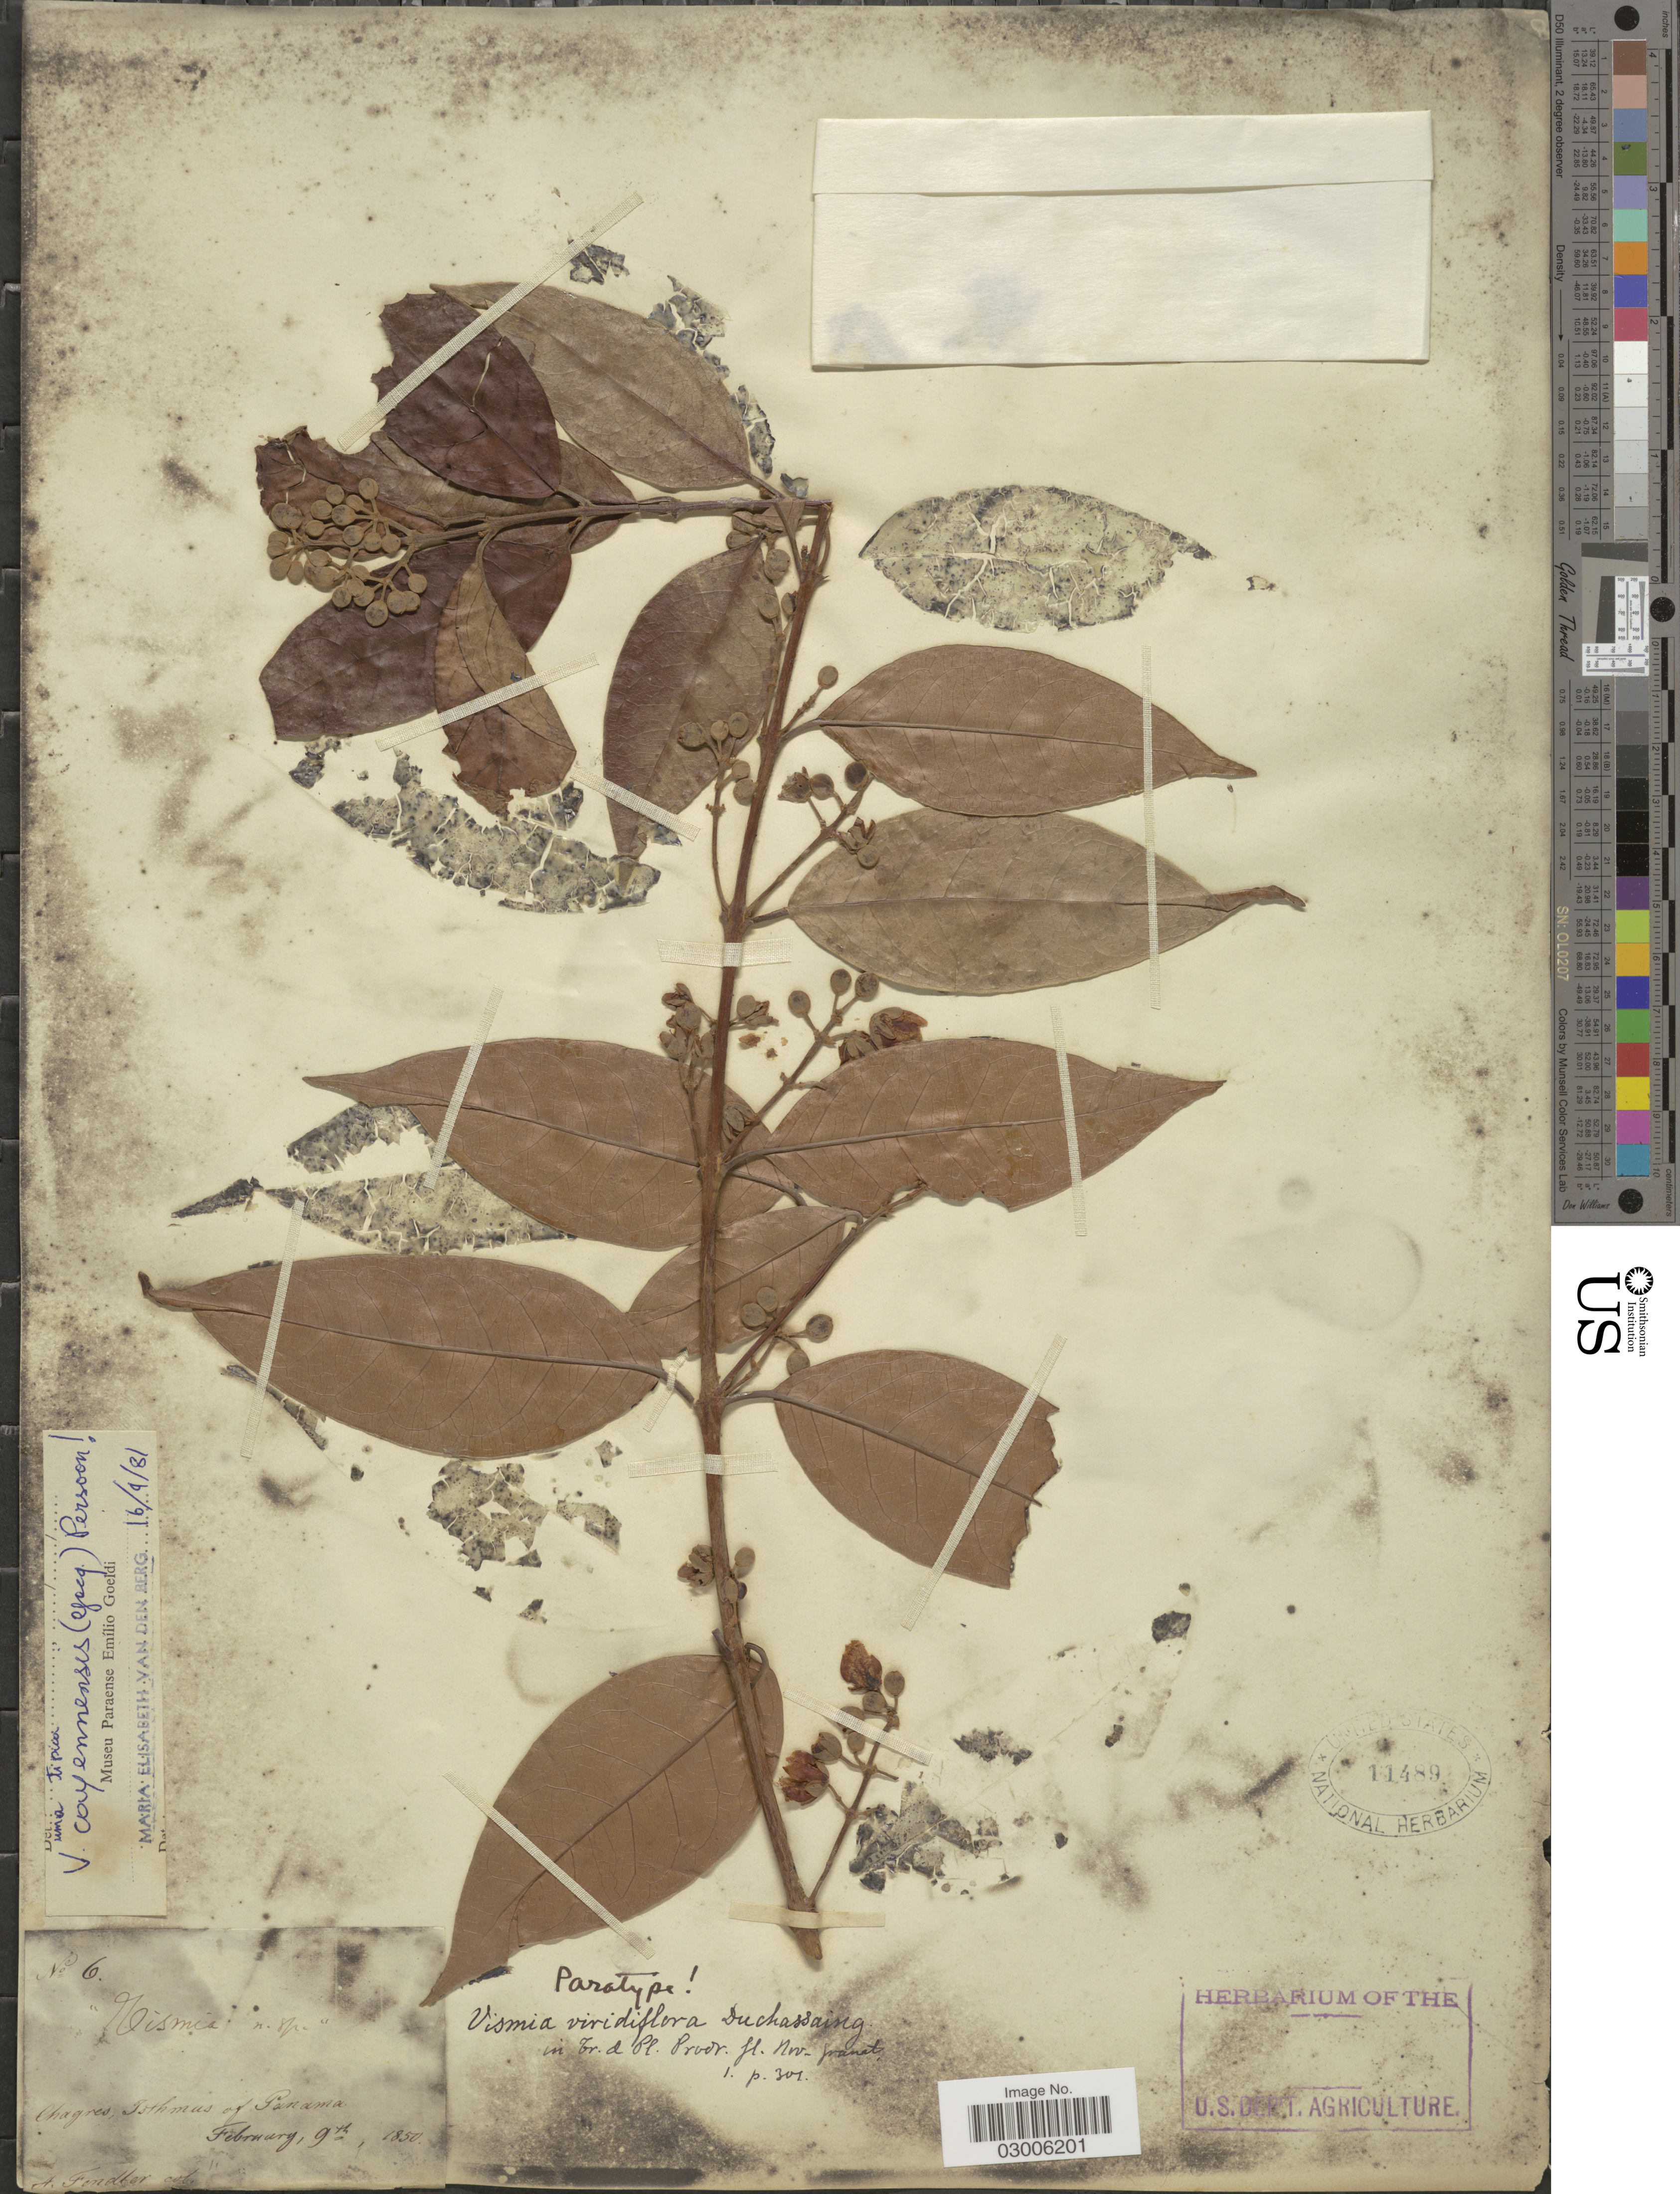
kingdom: Plantae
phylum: Tracheophyta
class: Magnoliopsida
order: Malpighiales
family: Hypericaceae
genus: Vismia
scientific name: Vismia cayennensis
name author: (Jacq.) Pers.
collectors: A. Fendler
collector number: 6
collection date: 1850-02-09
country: Panama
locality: Chagres, Isthmus of Panama.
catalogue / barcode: US 11489